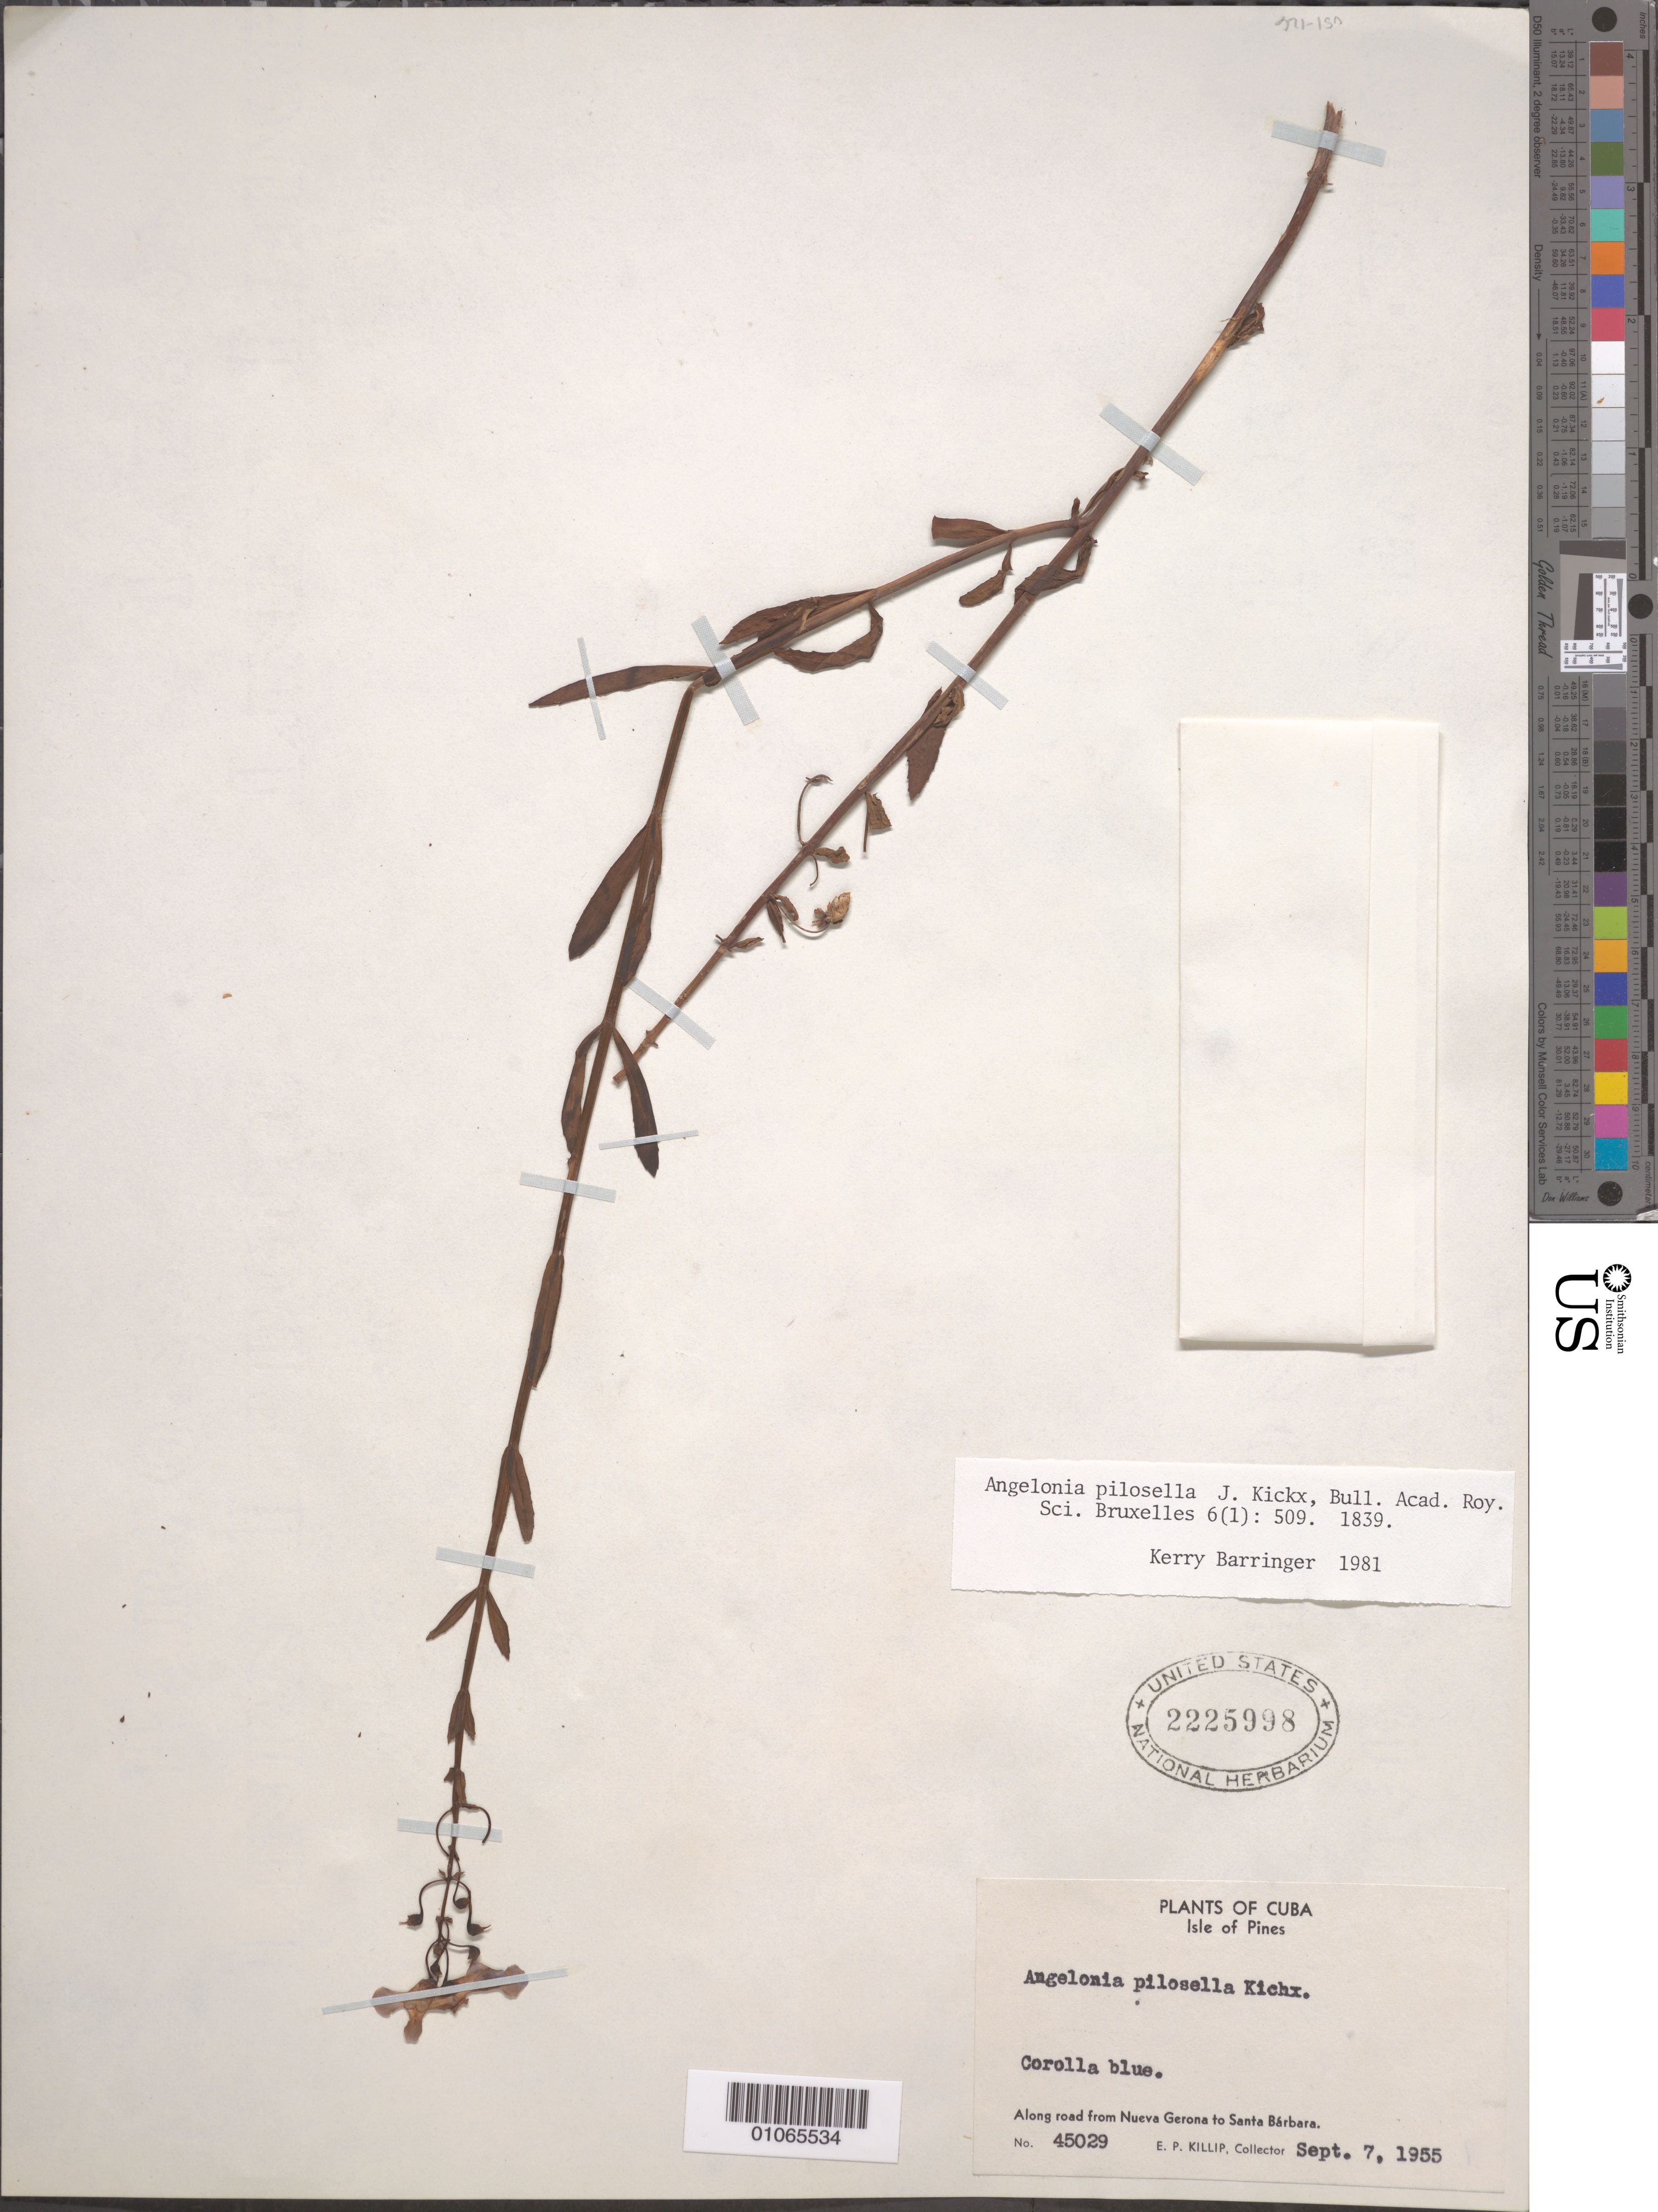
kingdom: Plantae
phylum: Tracheophyta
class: Magnoliopsida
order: Lamiales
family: Plantaginaceae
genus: Angelonia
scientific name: Angelonia pilosella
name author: J. Kickx f.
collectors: E. P. Killip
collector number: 45029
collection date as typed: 07 Sep 1955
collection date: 1955-09-07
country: Cuba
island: Isla de la Juventud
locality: Isle of Pines, Along road from Nueva Gerona to Santa Barbara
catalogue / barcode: US 2225998